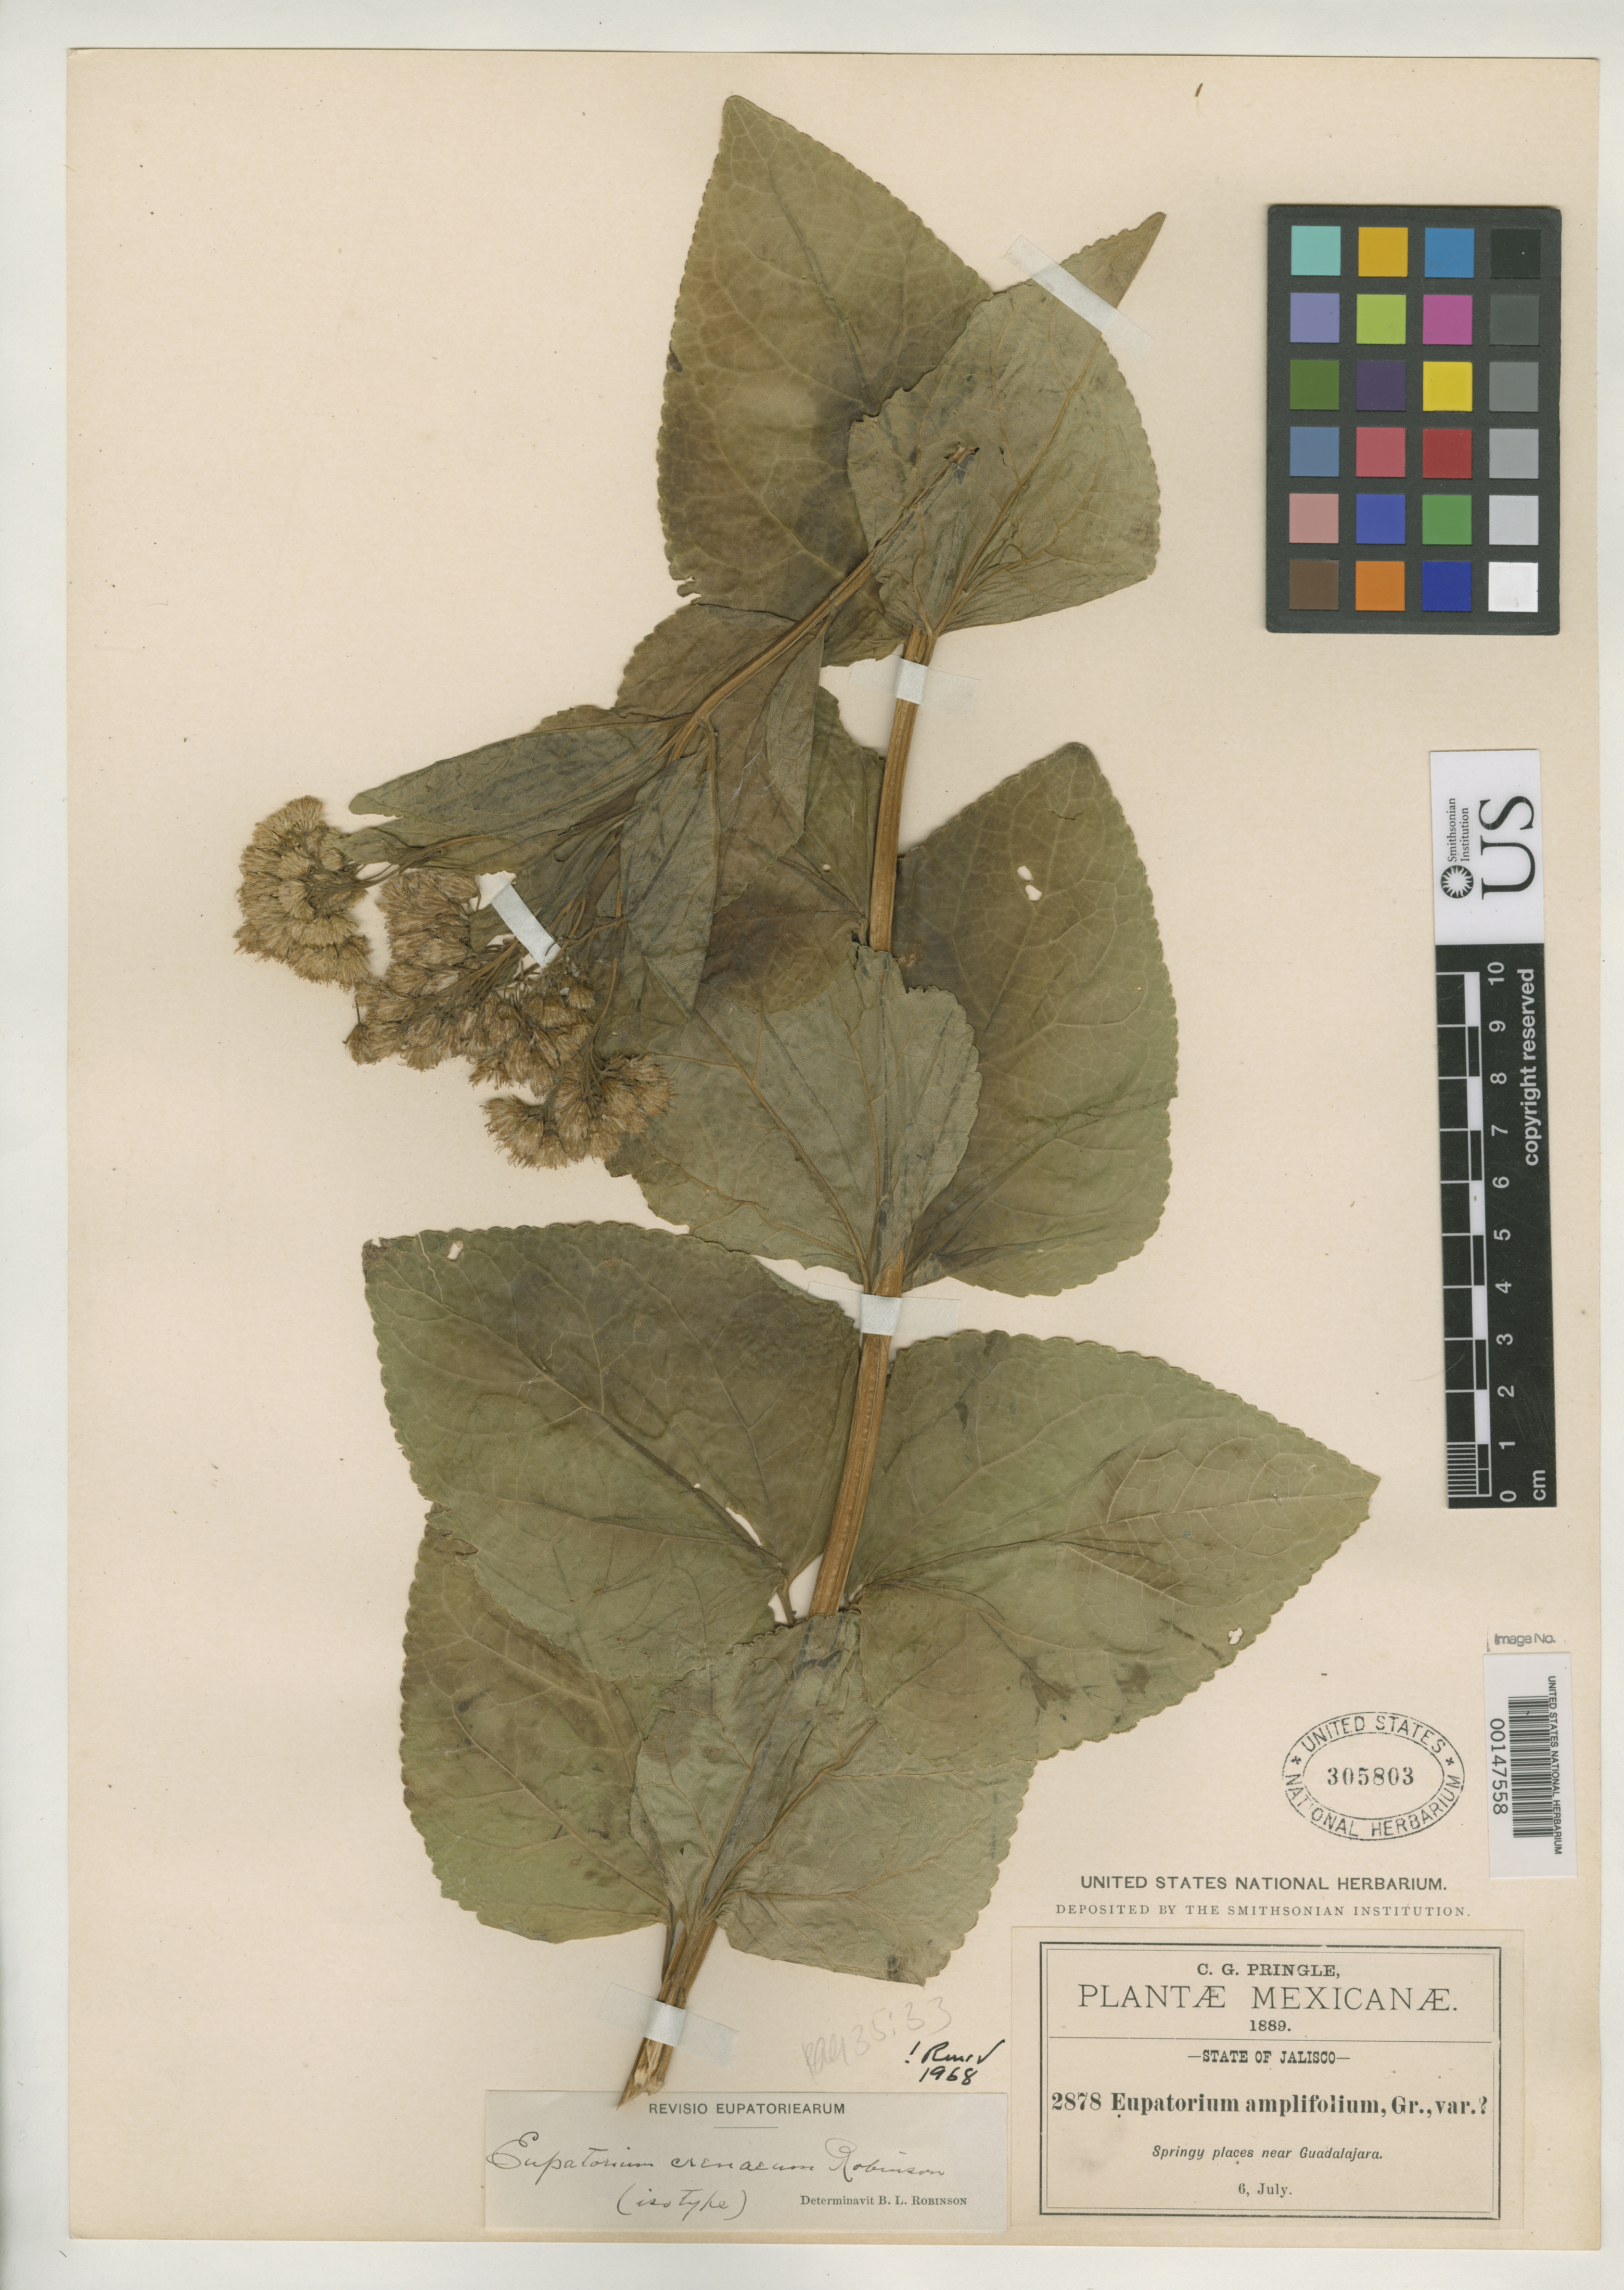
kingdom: Plantae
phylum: Tracheophyta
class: Magnoliopsida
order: Asterales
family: Asteraceae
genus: Eupatorium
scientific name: Eupatorium crenaeum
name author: B.L. Rob.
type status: Isotype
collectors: C. G. Pringle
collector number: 2878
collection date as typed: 06 Jul 1889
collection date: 1889-07-06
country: Mexico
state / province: Jalisco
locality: Springy places near Guadalajara.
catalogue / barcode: US 30503